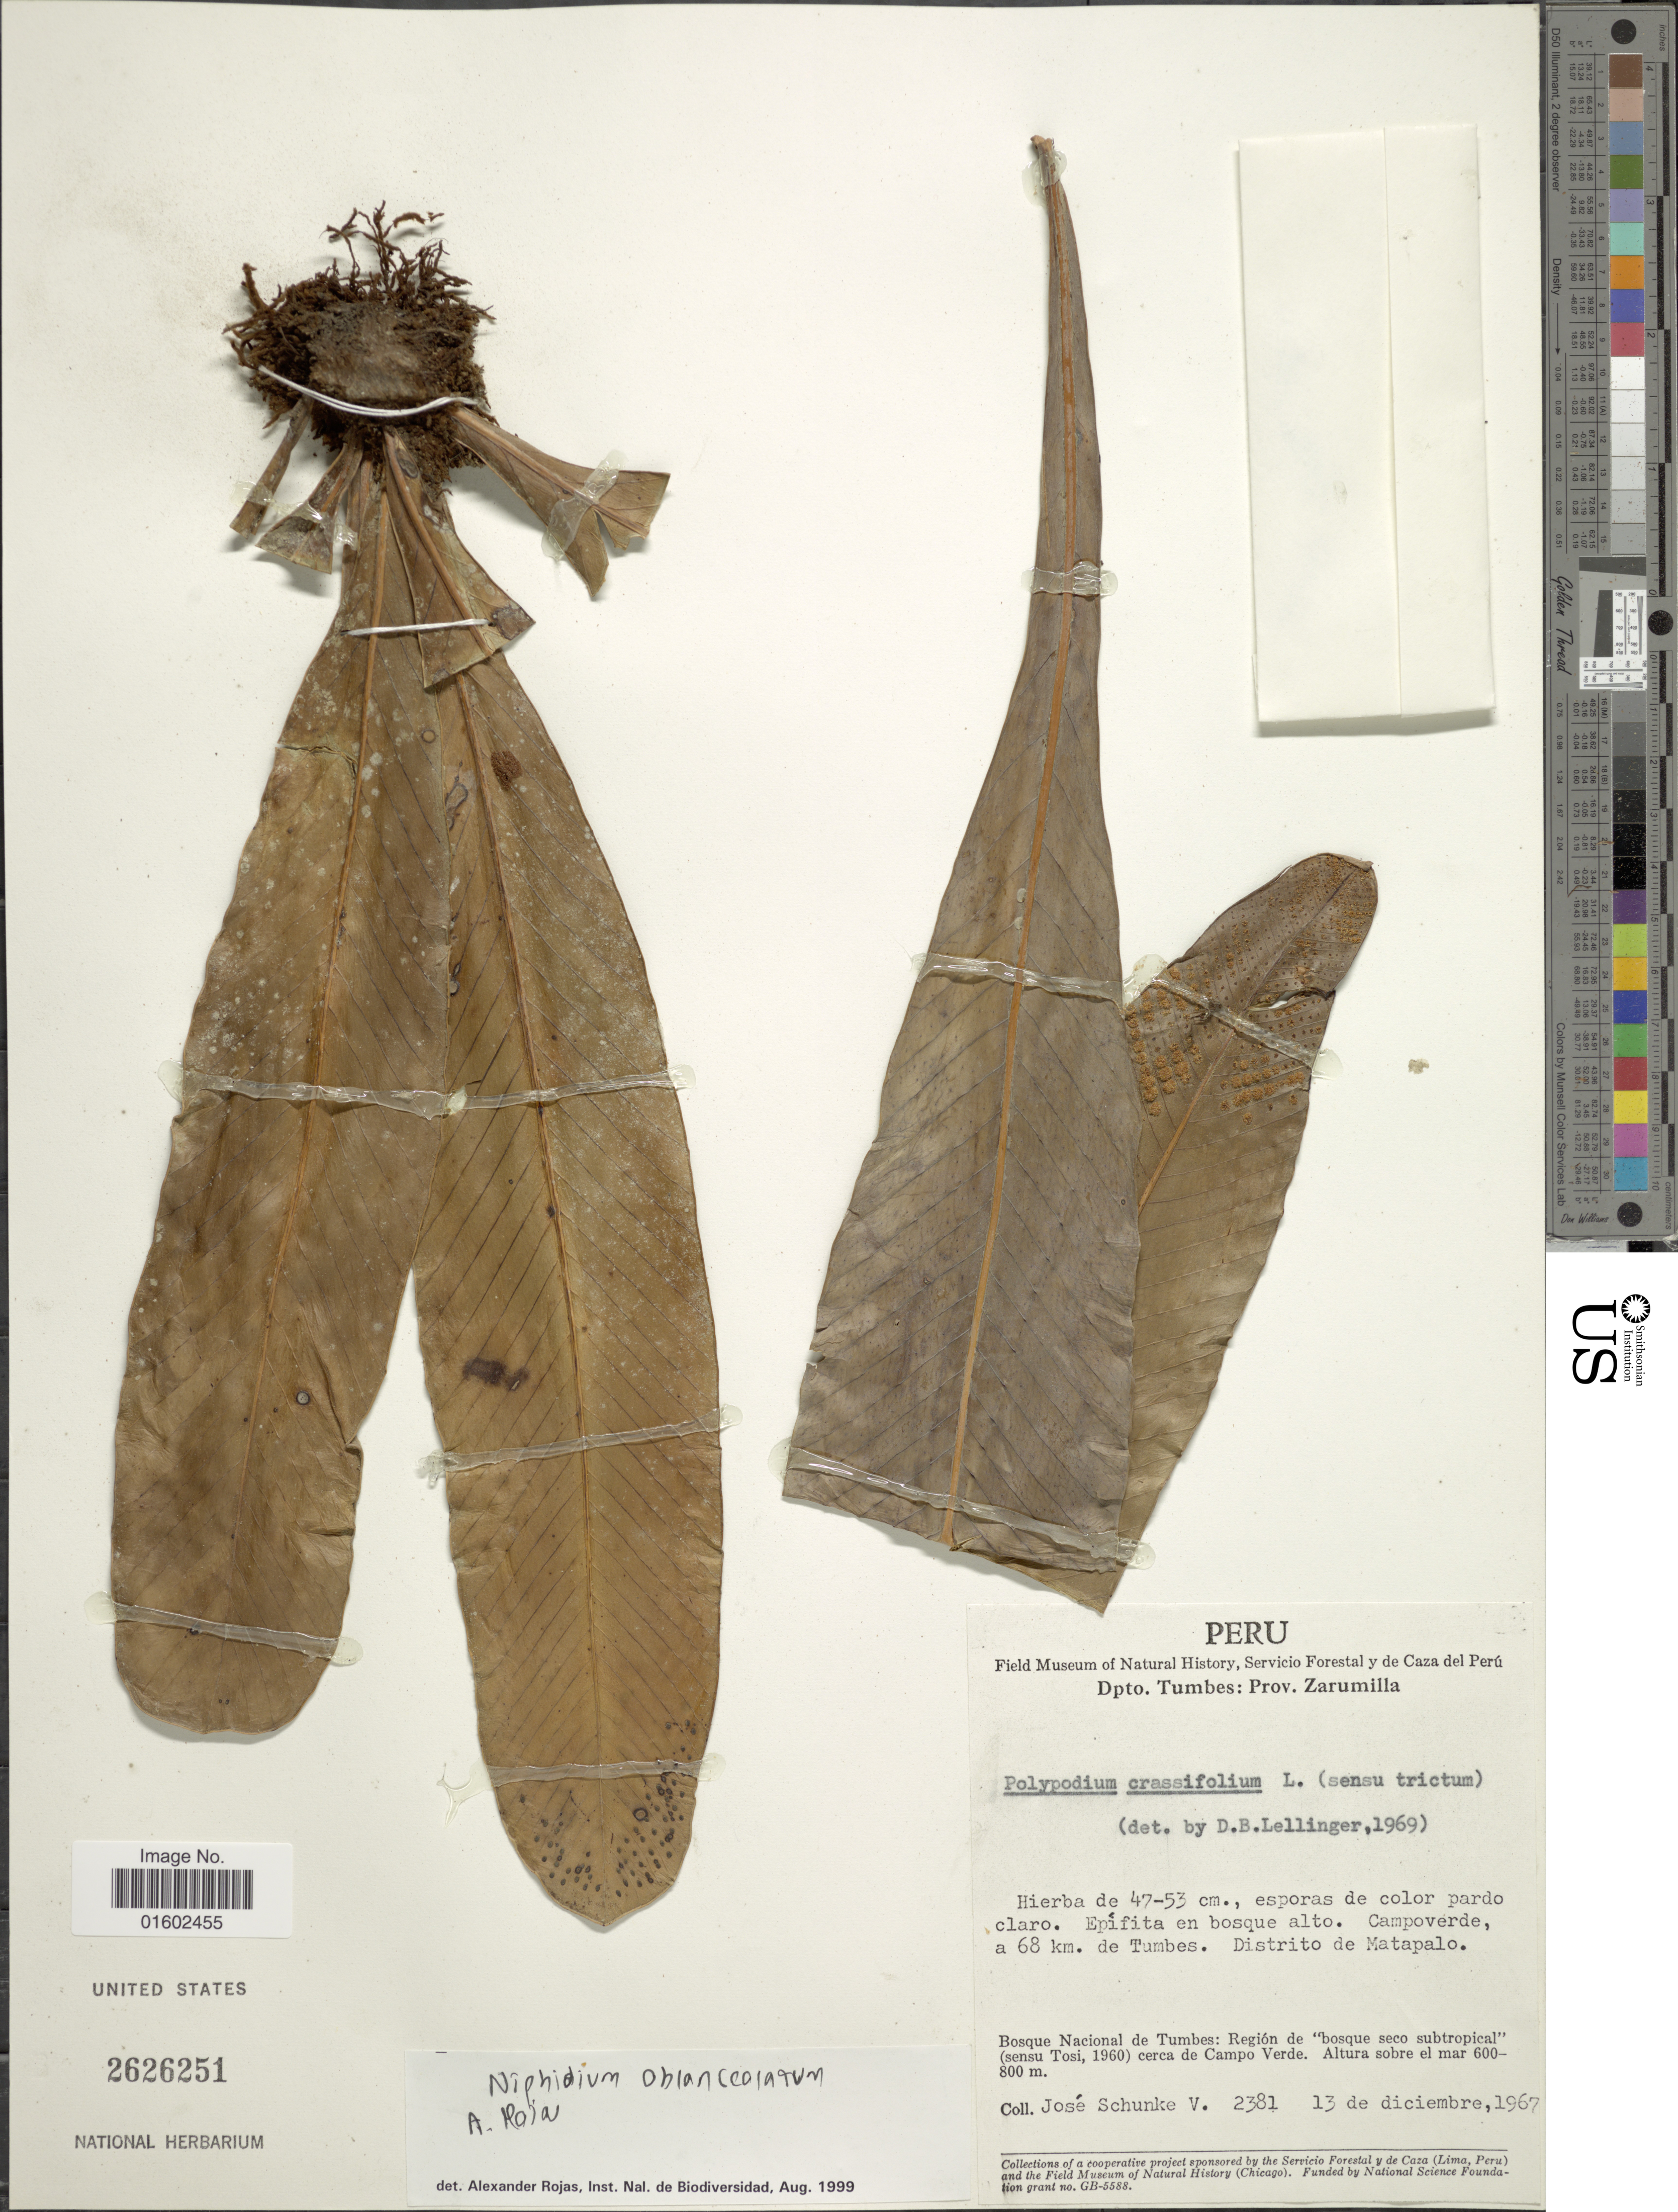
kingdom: Plantae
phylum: Tracheophyta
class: Polypodiopsida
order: Polypodiales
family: Polypodiaceae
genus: Niphidium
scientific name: Niphidium crassifolium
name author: (L.) Lellinger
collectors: J. Schunke Vigo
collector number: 2181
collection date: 1967-12-13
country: Peru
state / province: Tumbes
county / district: Zarumilla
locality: Dpto. Tumbes, Prov. Zarumilla, Bosque Nacional de Tumbes: Region de "bosque seco subtropical" (sensu Tosi 1960) cerca de Campo Verde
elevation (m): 600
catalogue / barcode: US 2626251